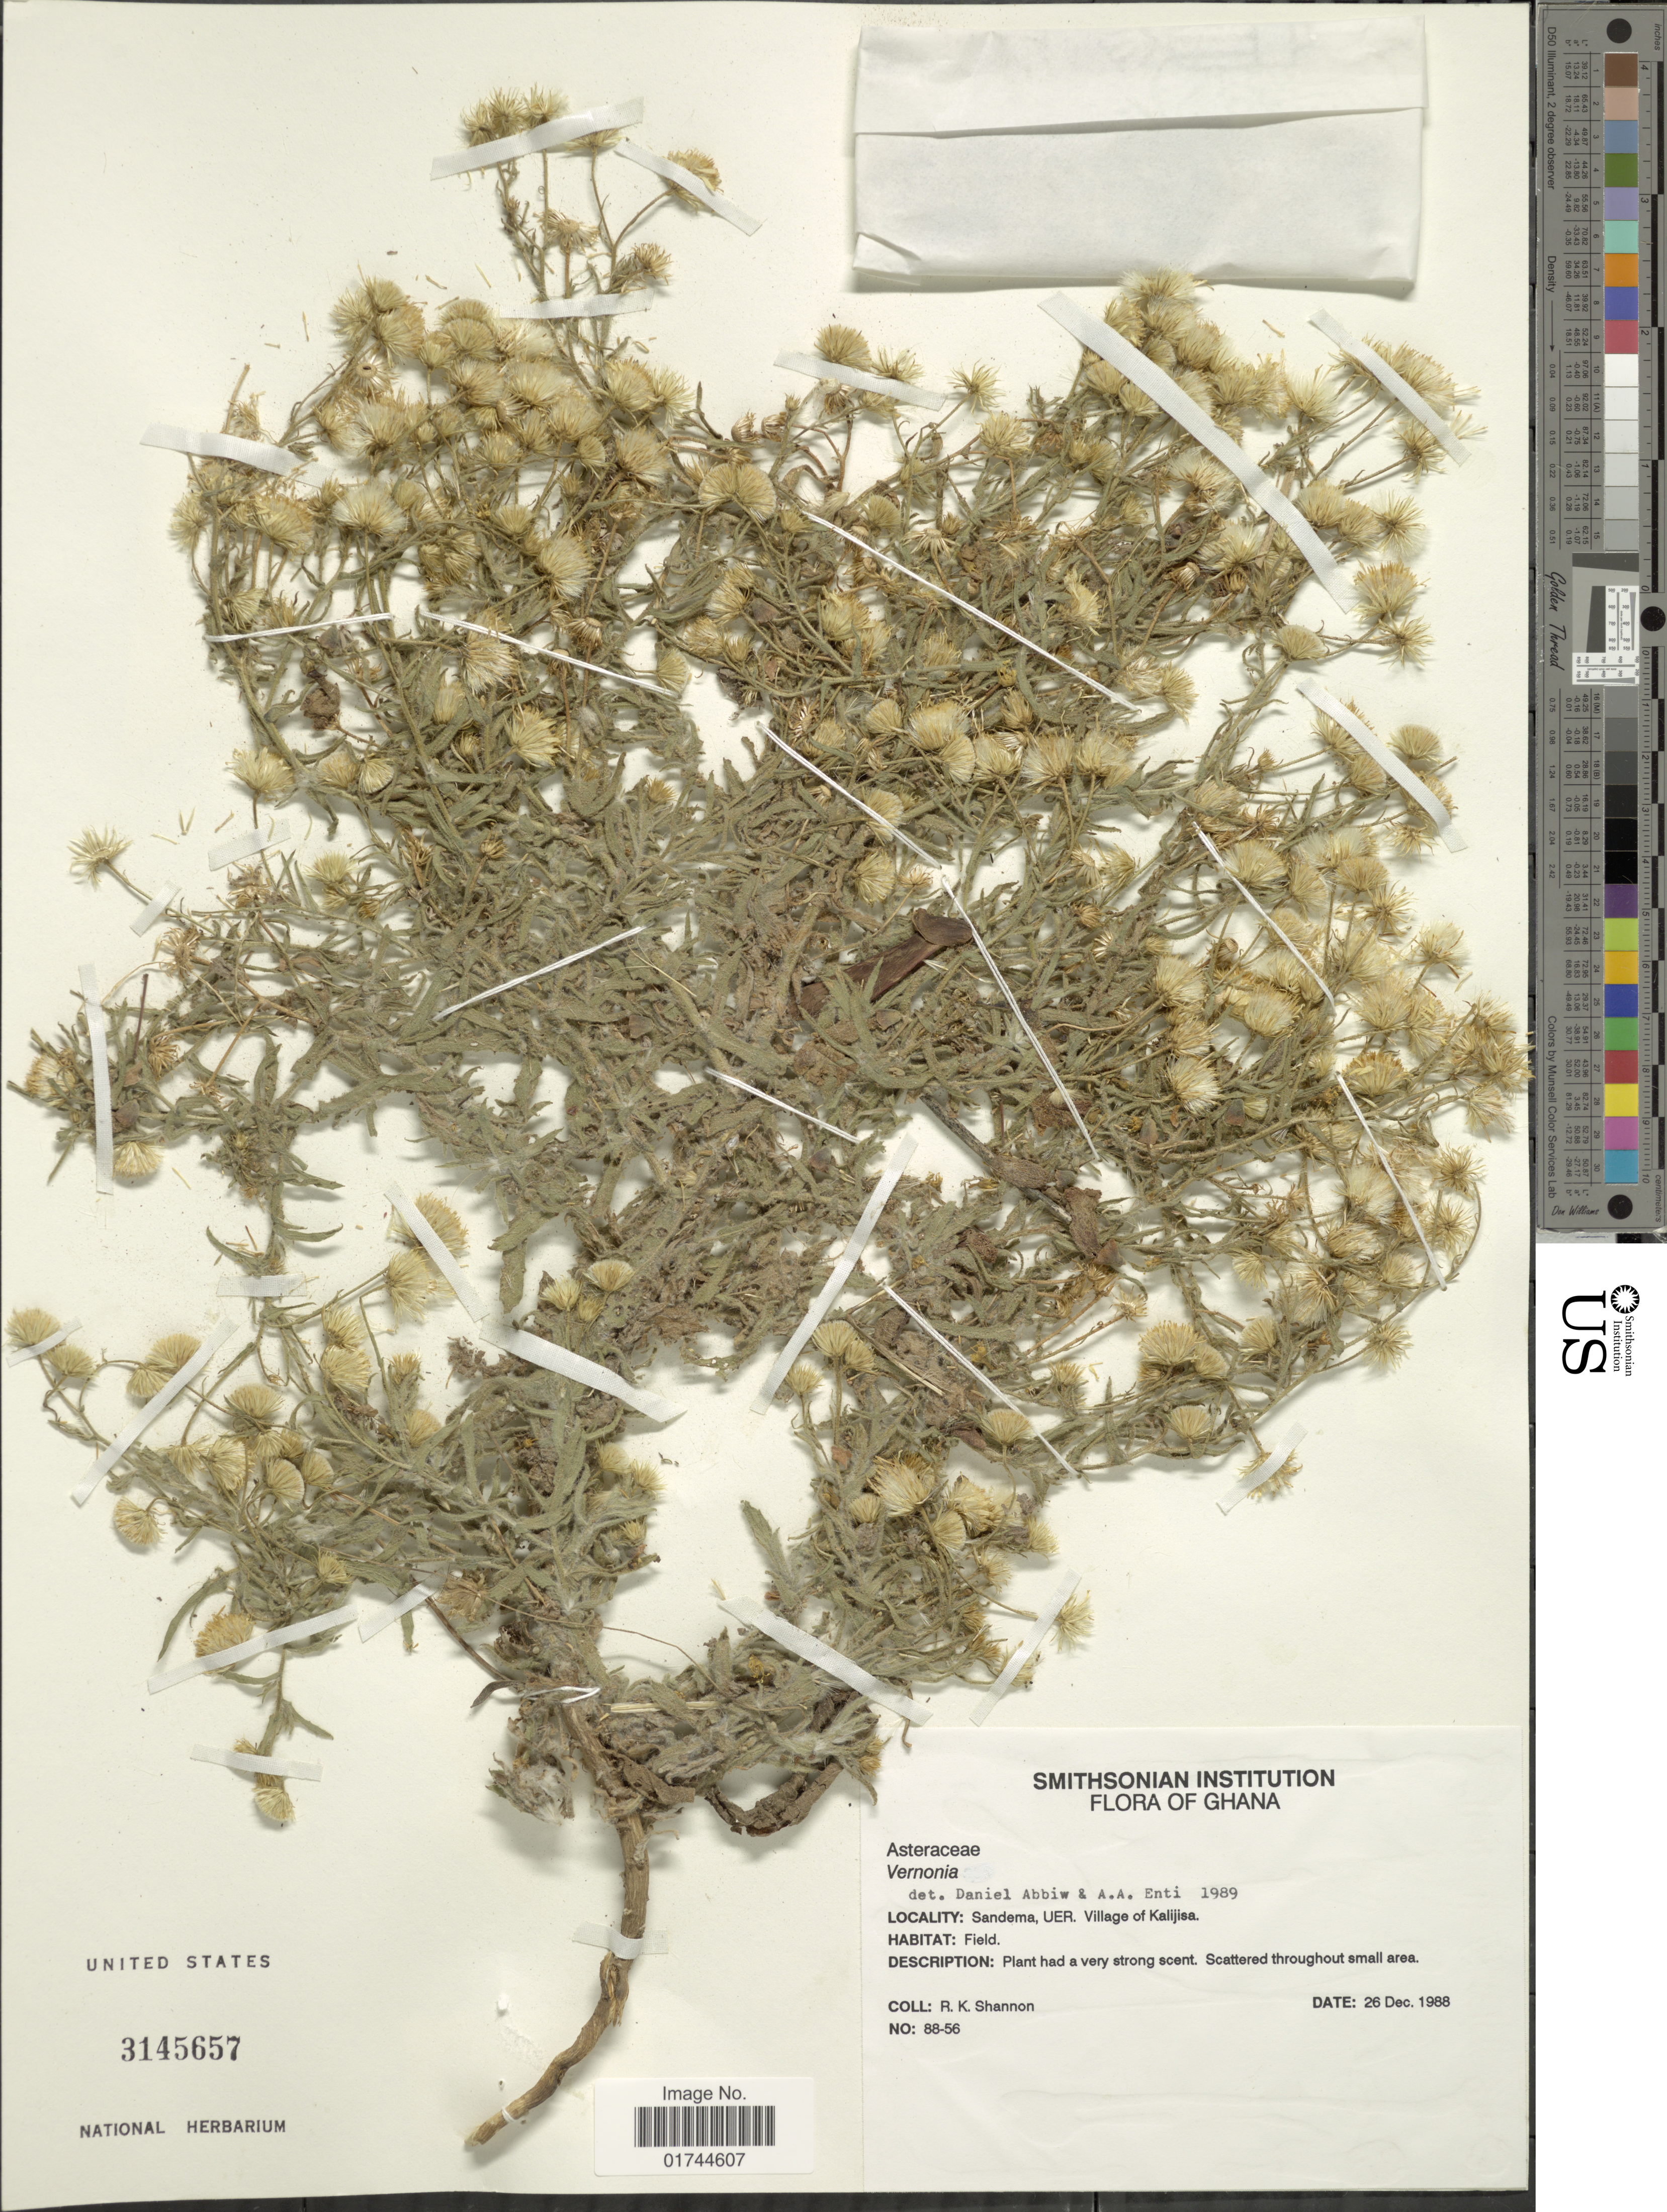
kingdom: Plantae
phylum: Tracheophyta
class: Magnoliopsida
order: Asterales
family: Asteraceae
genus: Pulicaria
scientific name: Pulicaria sp.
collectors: R. Shannon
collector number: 88-56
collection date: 1988-12-26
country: Ghana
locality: Sandema, UER., Village of Kalijisa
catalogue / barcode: US 3145657